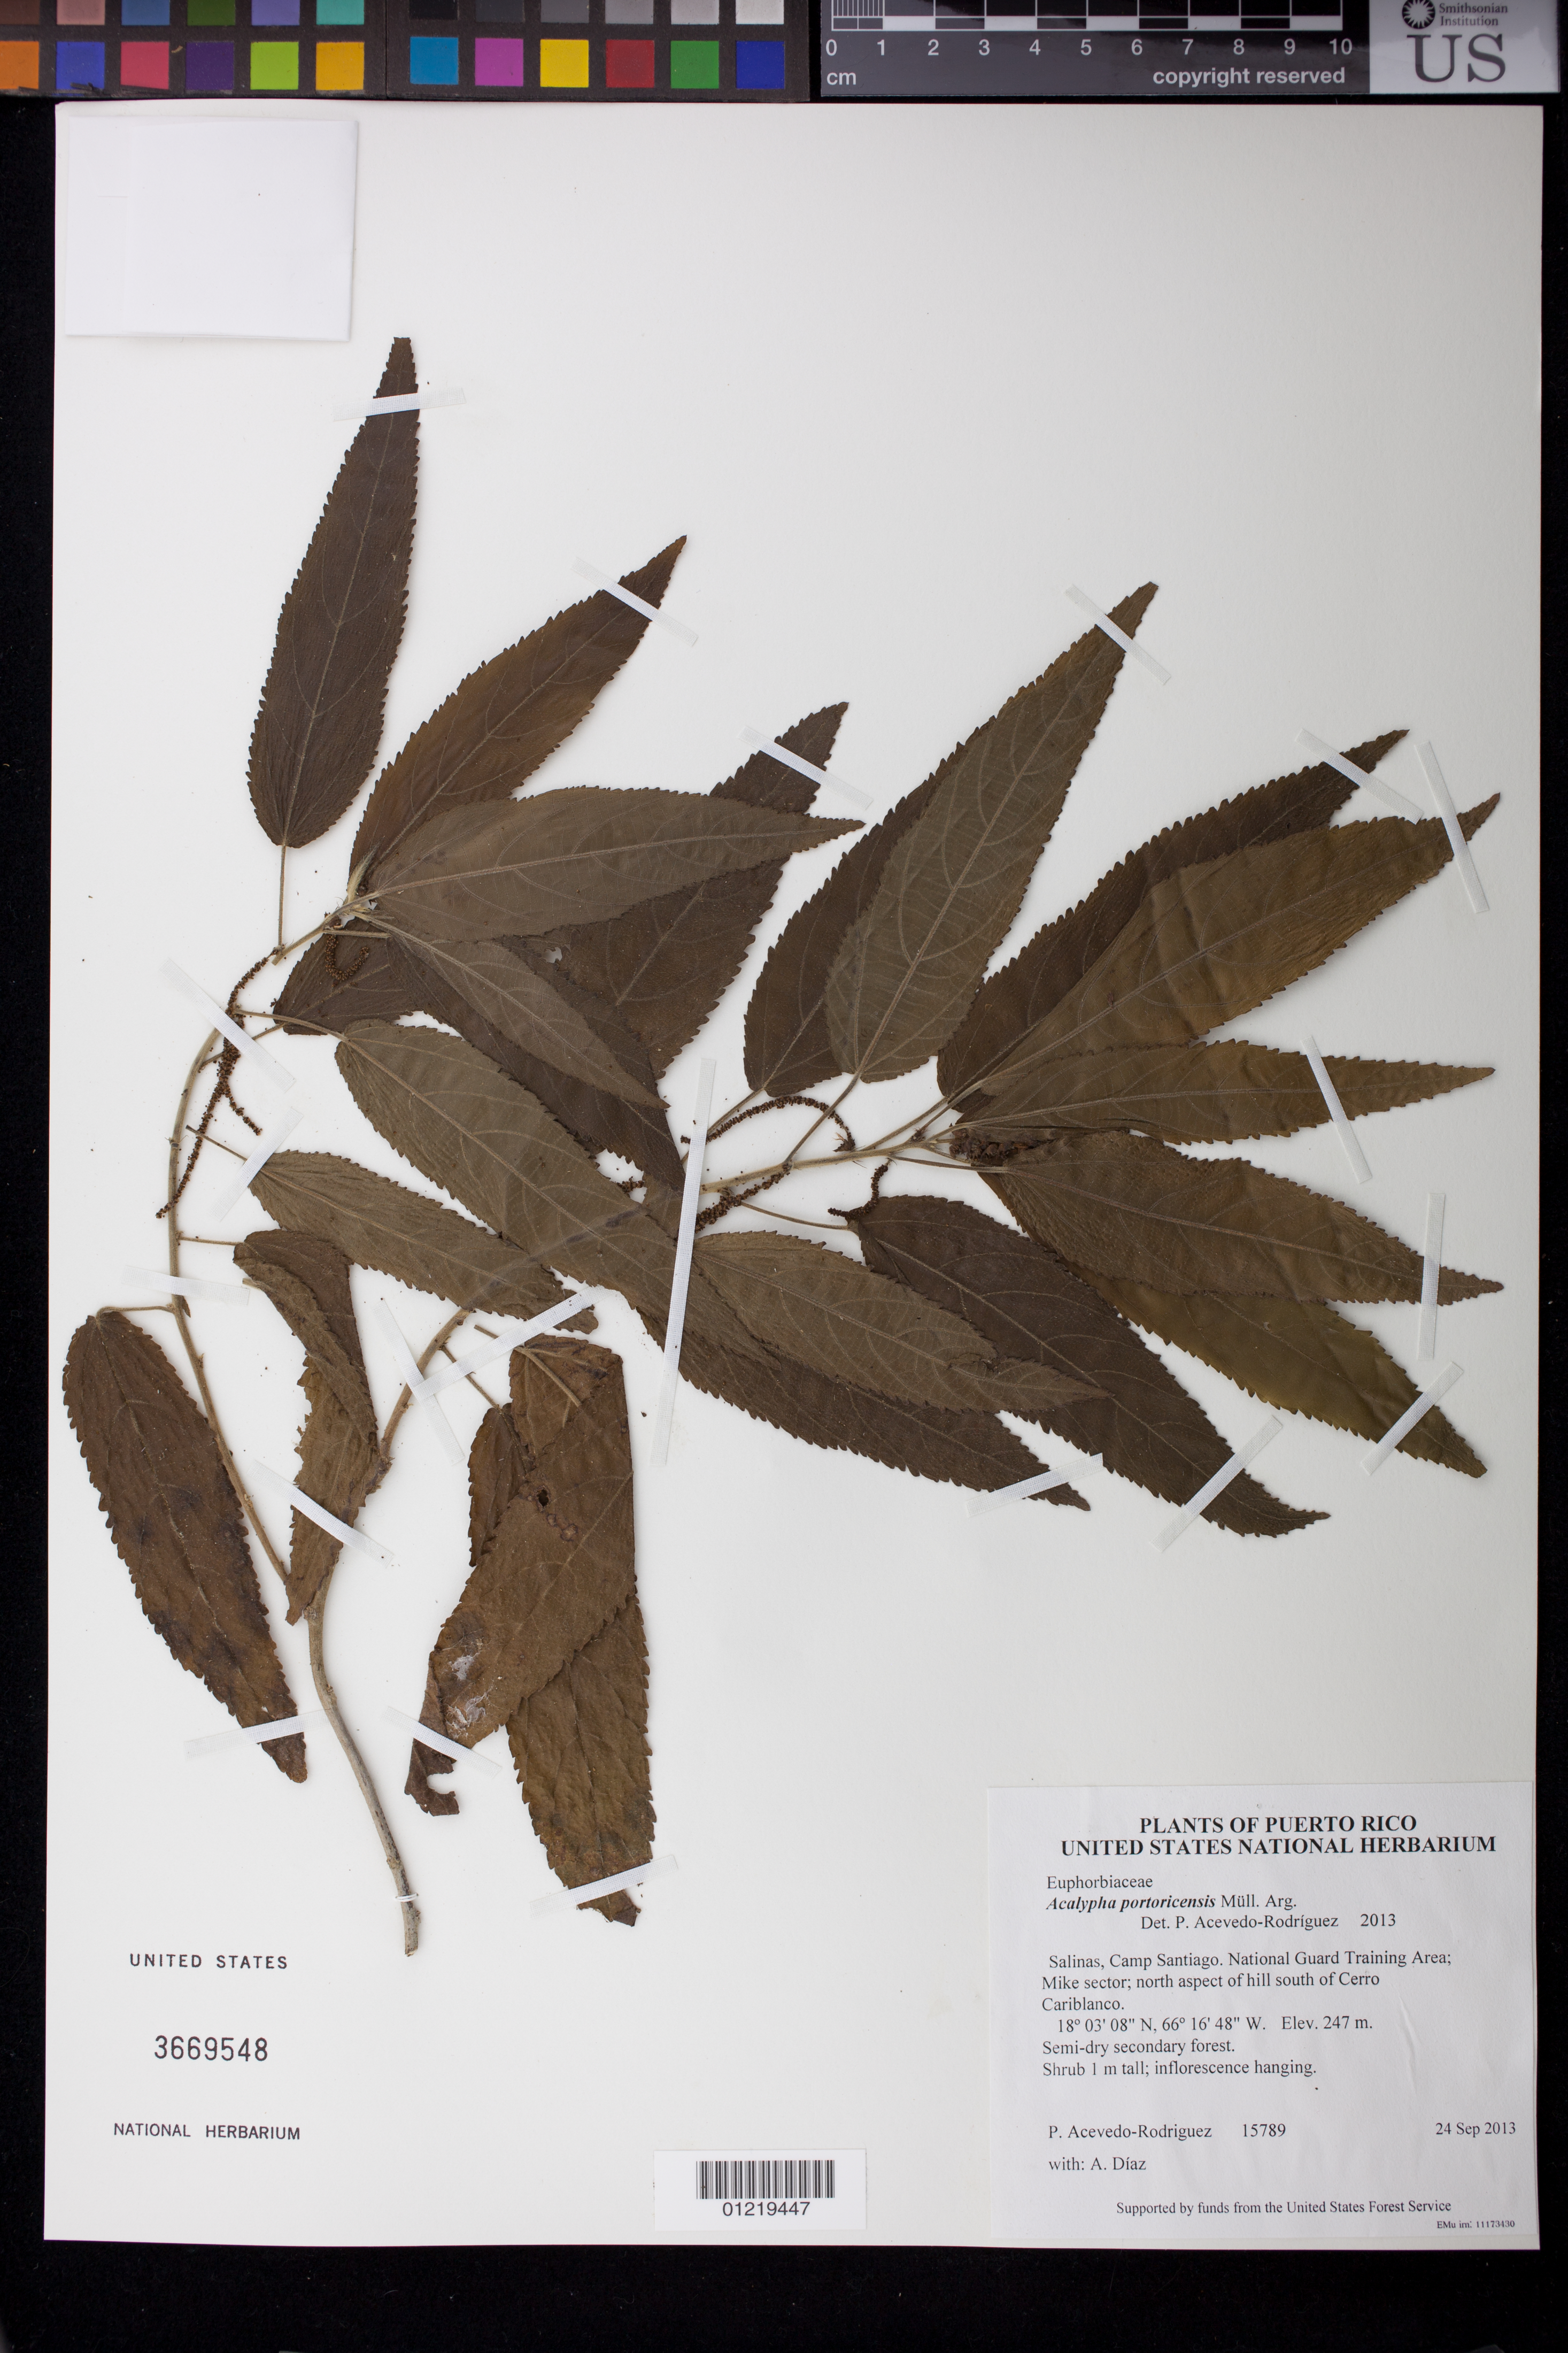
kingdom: Plantae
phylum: Tracheophyta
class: Magnoliopsida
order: Malpighiales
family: Euphorbiaceae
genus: Acalypha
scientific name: Acalypha portoricensis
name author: Müll. Arg.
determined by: Acevedo-Rodríguez, P., (BOT), Smithsonian Institution - National Museum of Natural History (UNITED STATES)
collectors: P. Acevedo-Rodr. & A. Díaz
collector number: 15789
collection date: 2013-09-24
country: Puerto Rico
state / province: Salinas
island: Puerto Rico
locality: Camp Santiago. National Guard Training Area; Mike sector; north aspect of hill south of Cerro Cariblanco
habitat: Semi-dry secondary forest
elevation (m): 247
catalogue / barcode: US 3669548